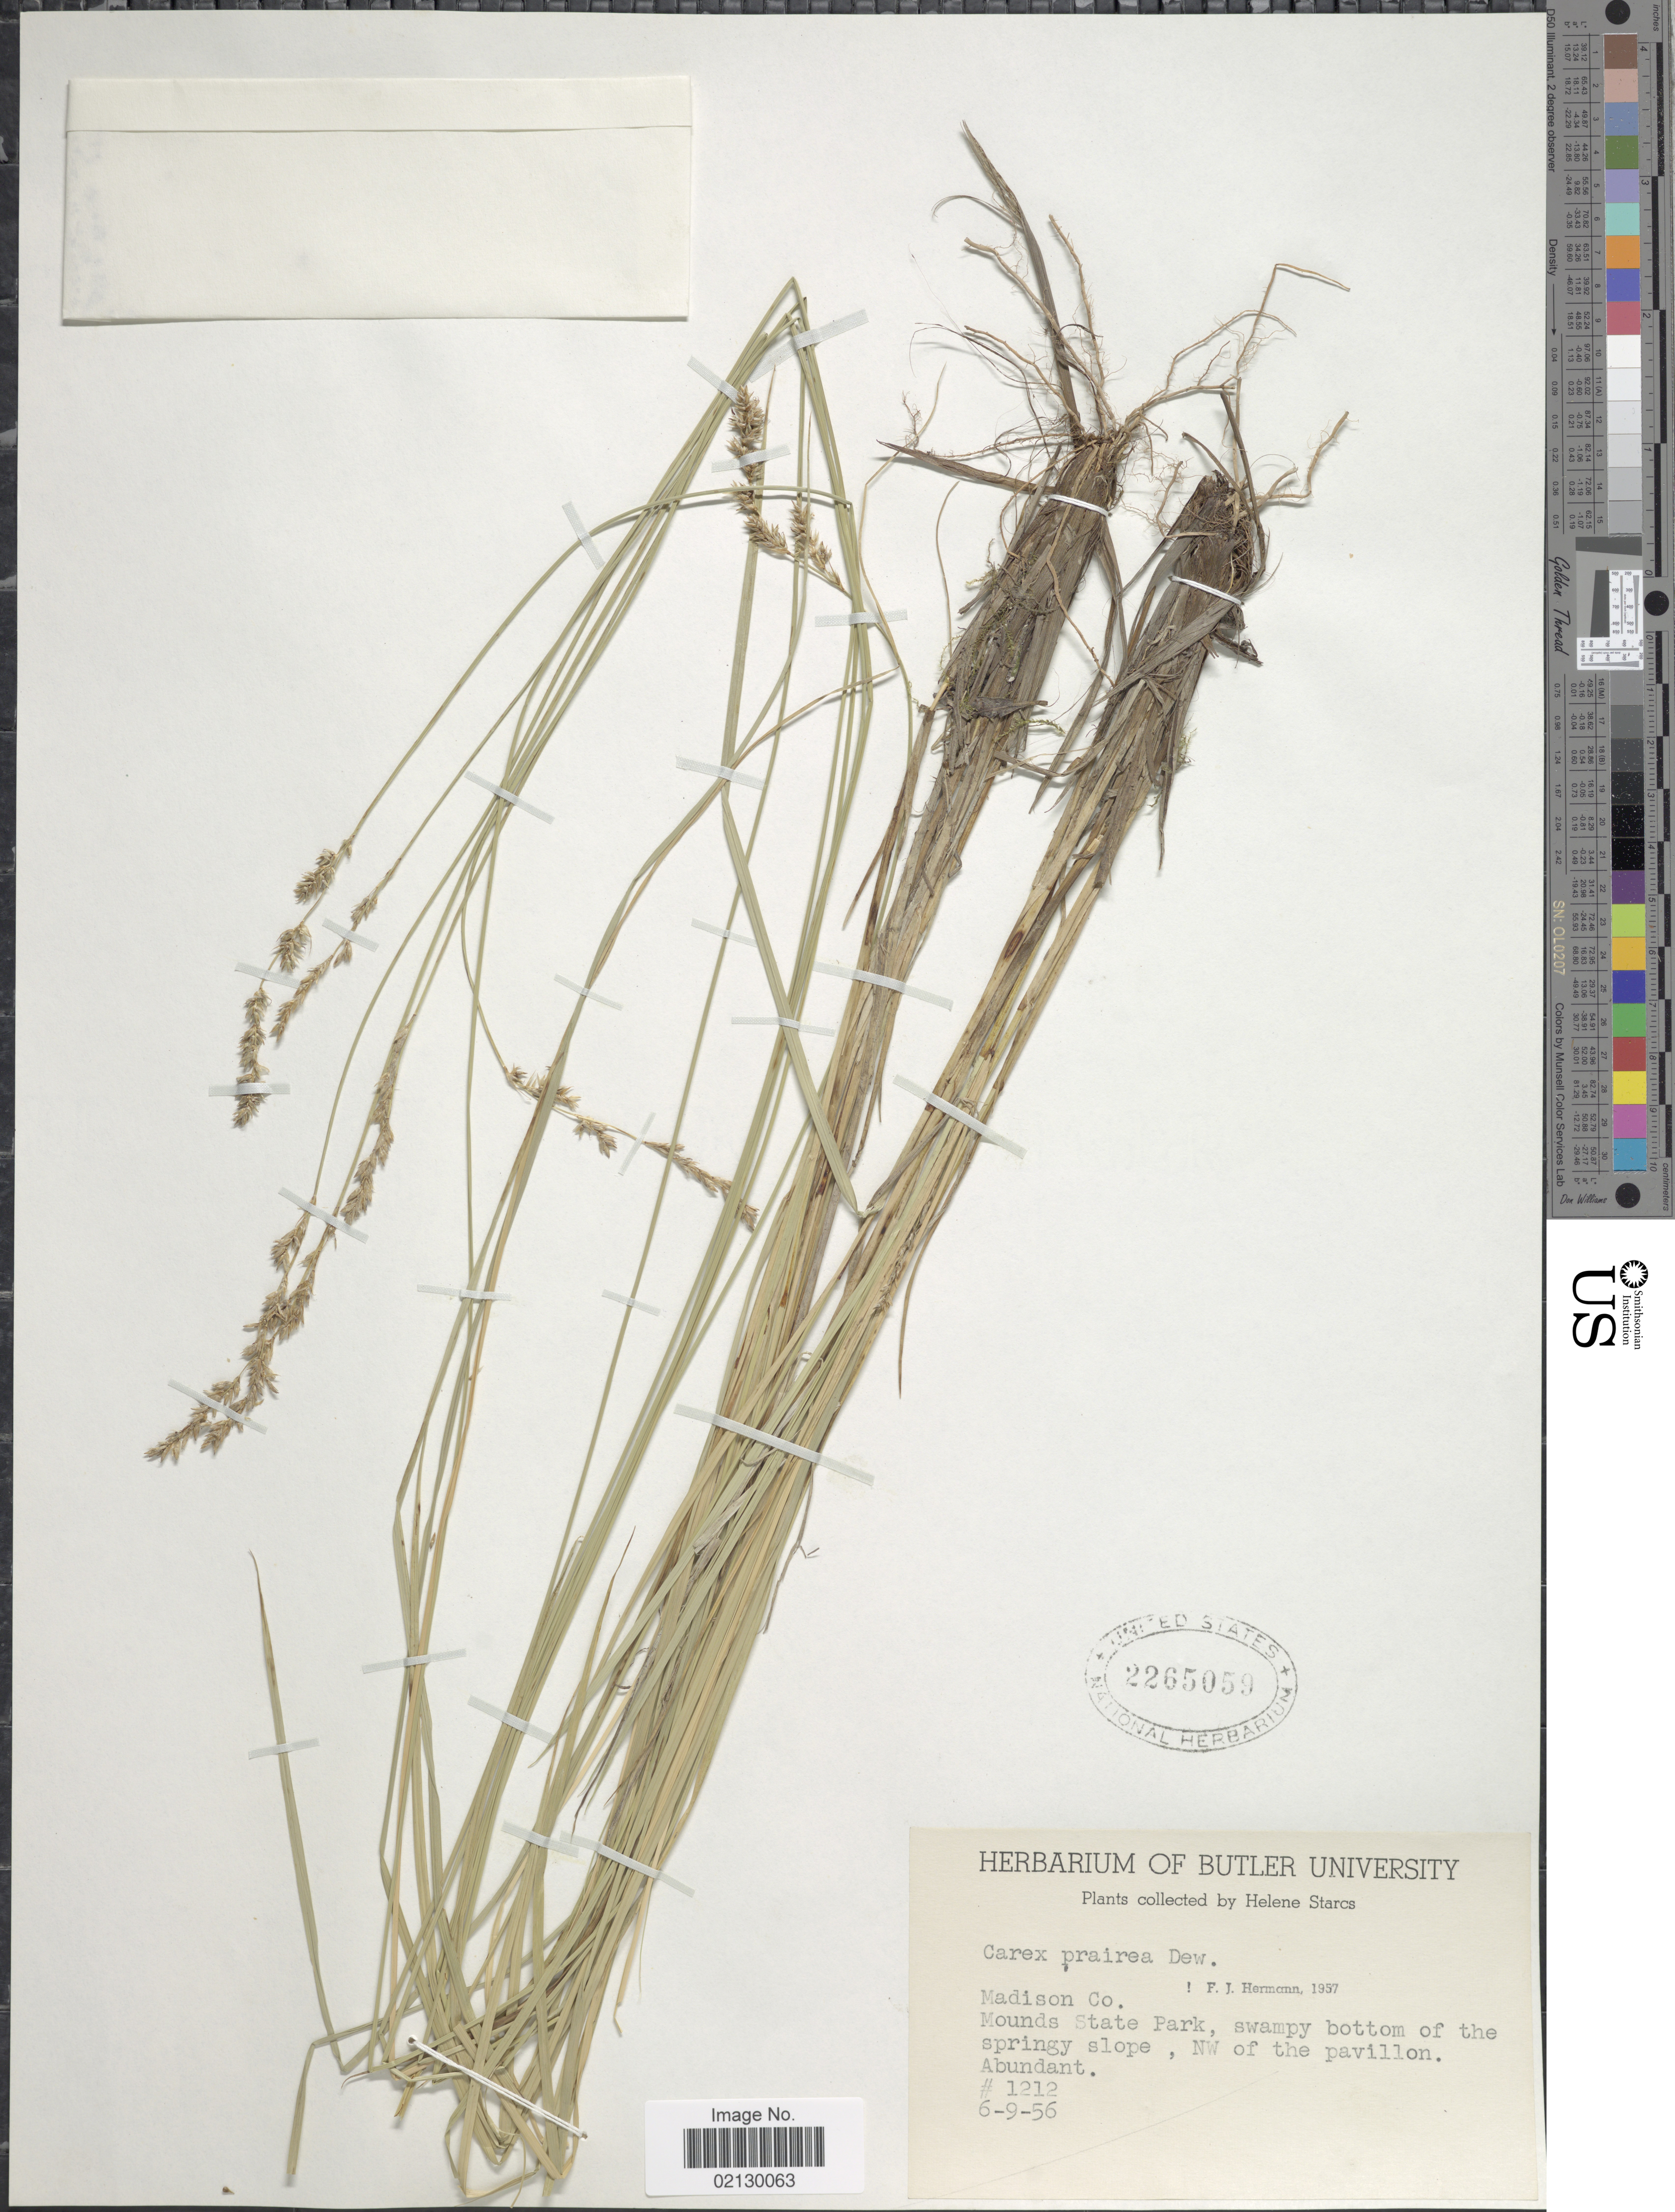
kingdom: Plantae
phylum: Tracheophyta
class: Liliopsida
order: Poales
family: Cyperaceae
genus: Carex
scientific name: Carex prairea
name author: Dewey ex Alph. Wood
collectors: H. Starcs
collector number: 1212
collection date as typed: Transcribed d/m/y: 6/9/56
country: United States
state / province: Indiana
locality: Madison Co. Mounds State Park, swampy bottom of the springy slope, NW of the pavillon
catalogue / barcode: US 2265059